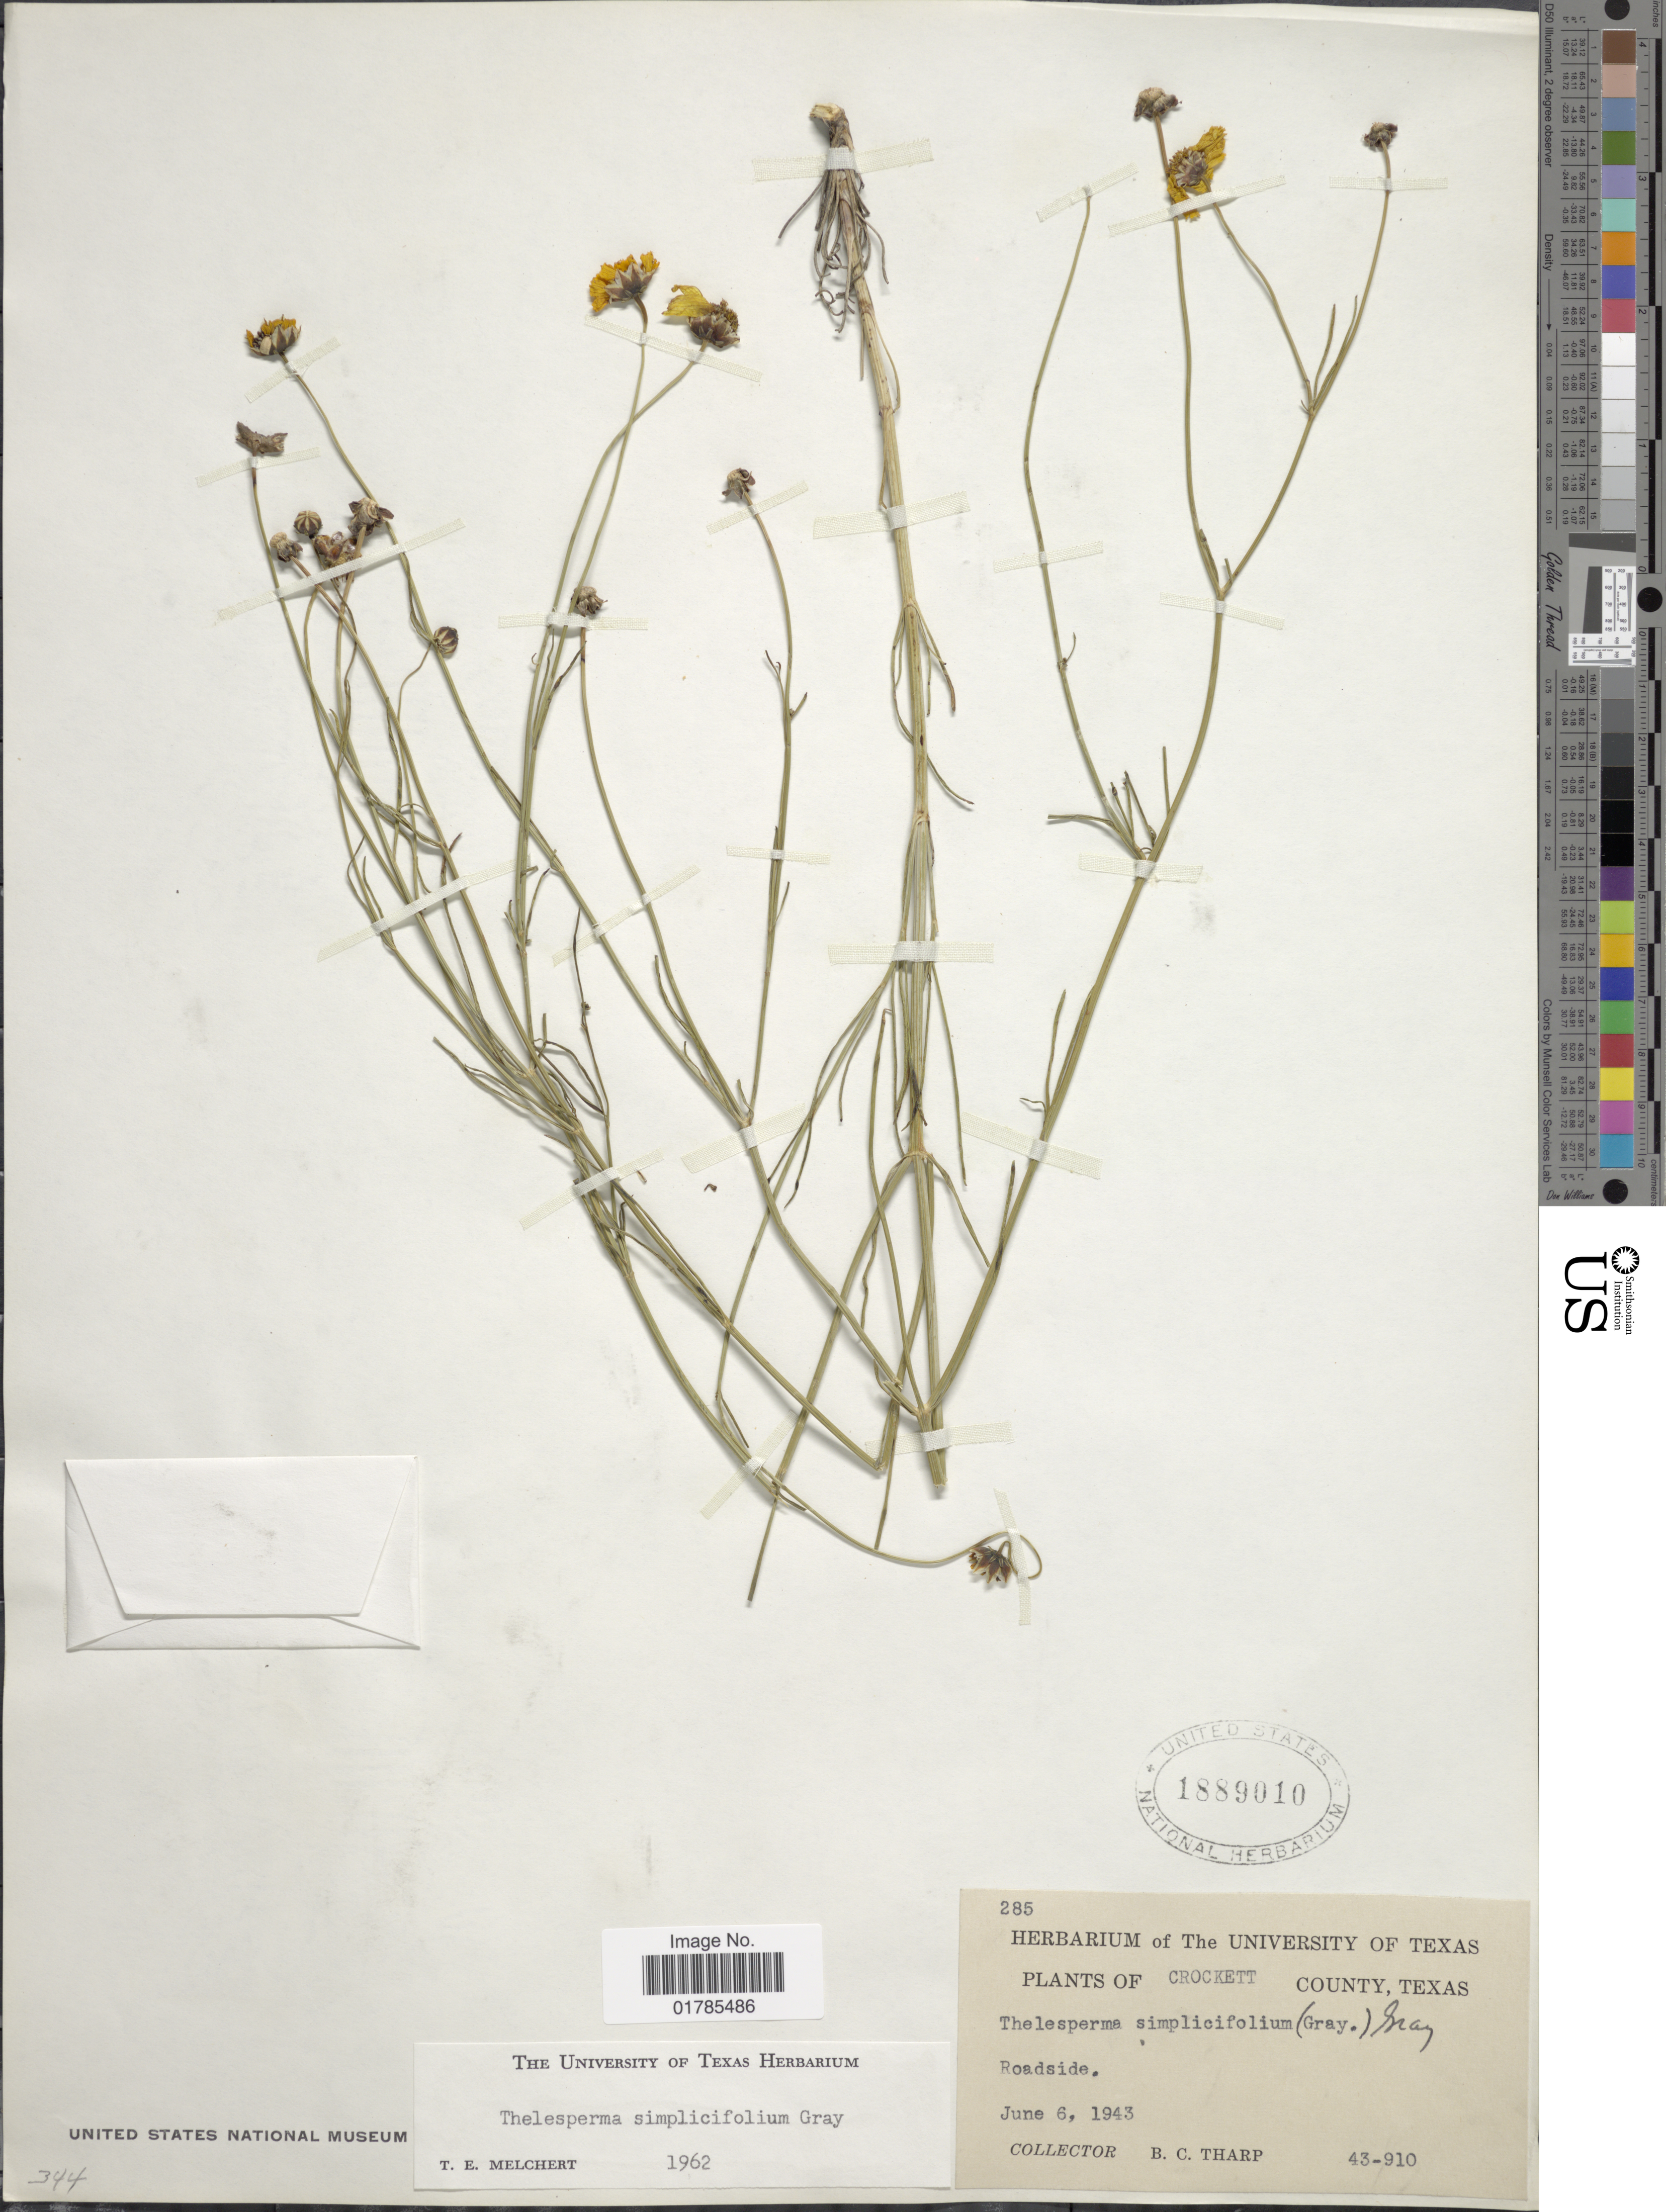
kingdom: Plantae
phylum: Tracheophyta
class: Magnoliopsida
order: Asterales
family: Asteraceae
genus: Thelesperma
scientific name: Thelesperma simplicifolium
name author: A. Gray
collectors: B. C. Tharp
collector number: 43-910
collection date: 1943-06-06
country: United States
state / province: Texas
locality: Crockett County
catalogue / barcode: US 1889010